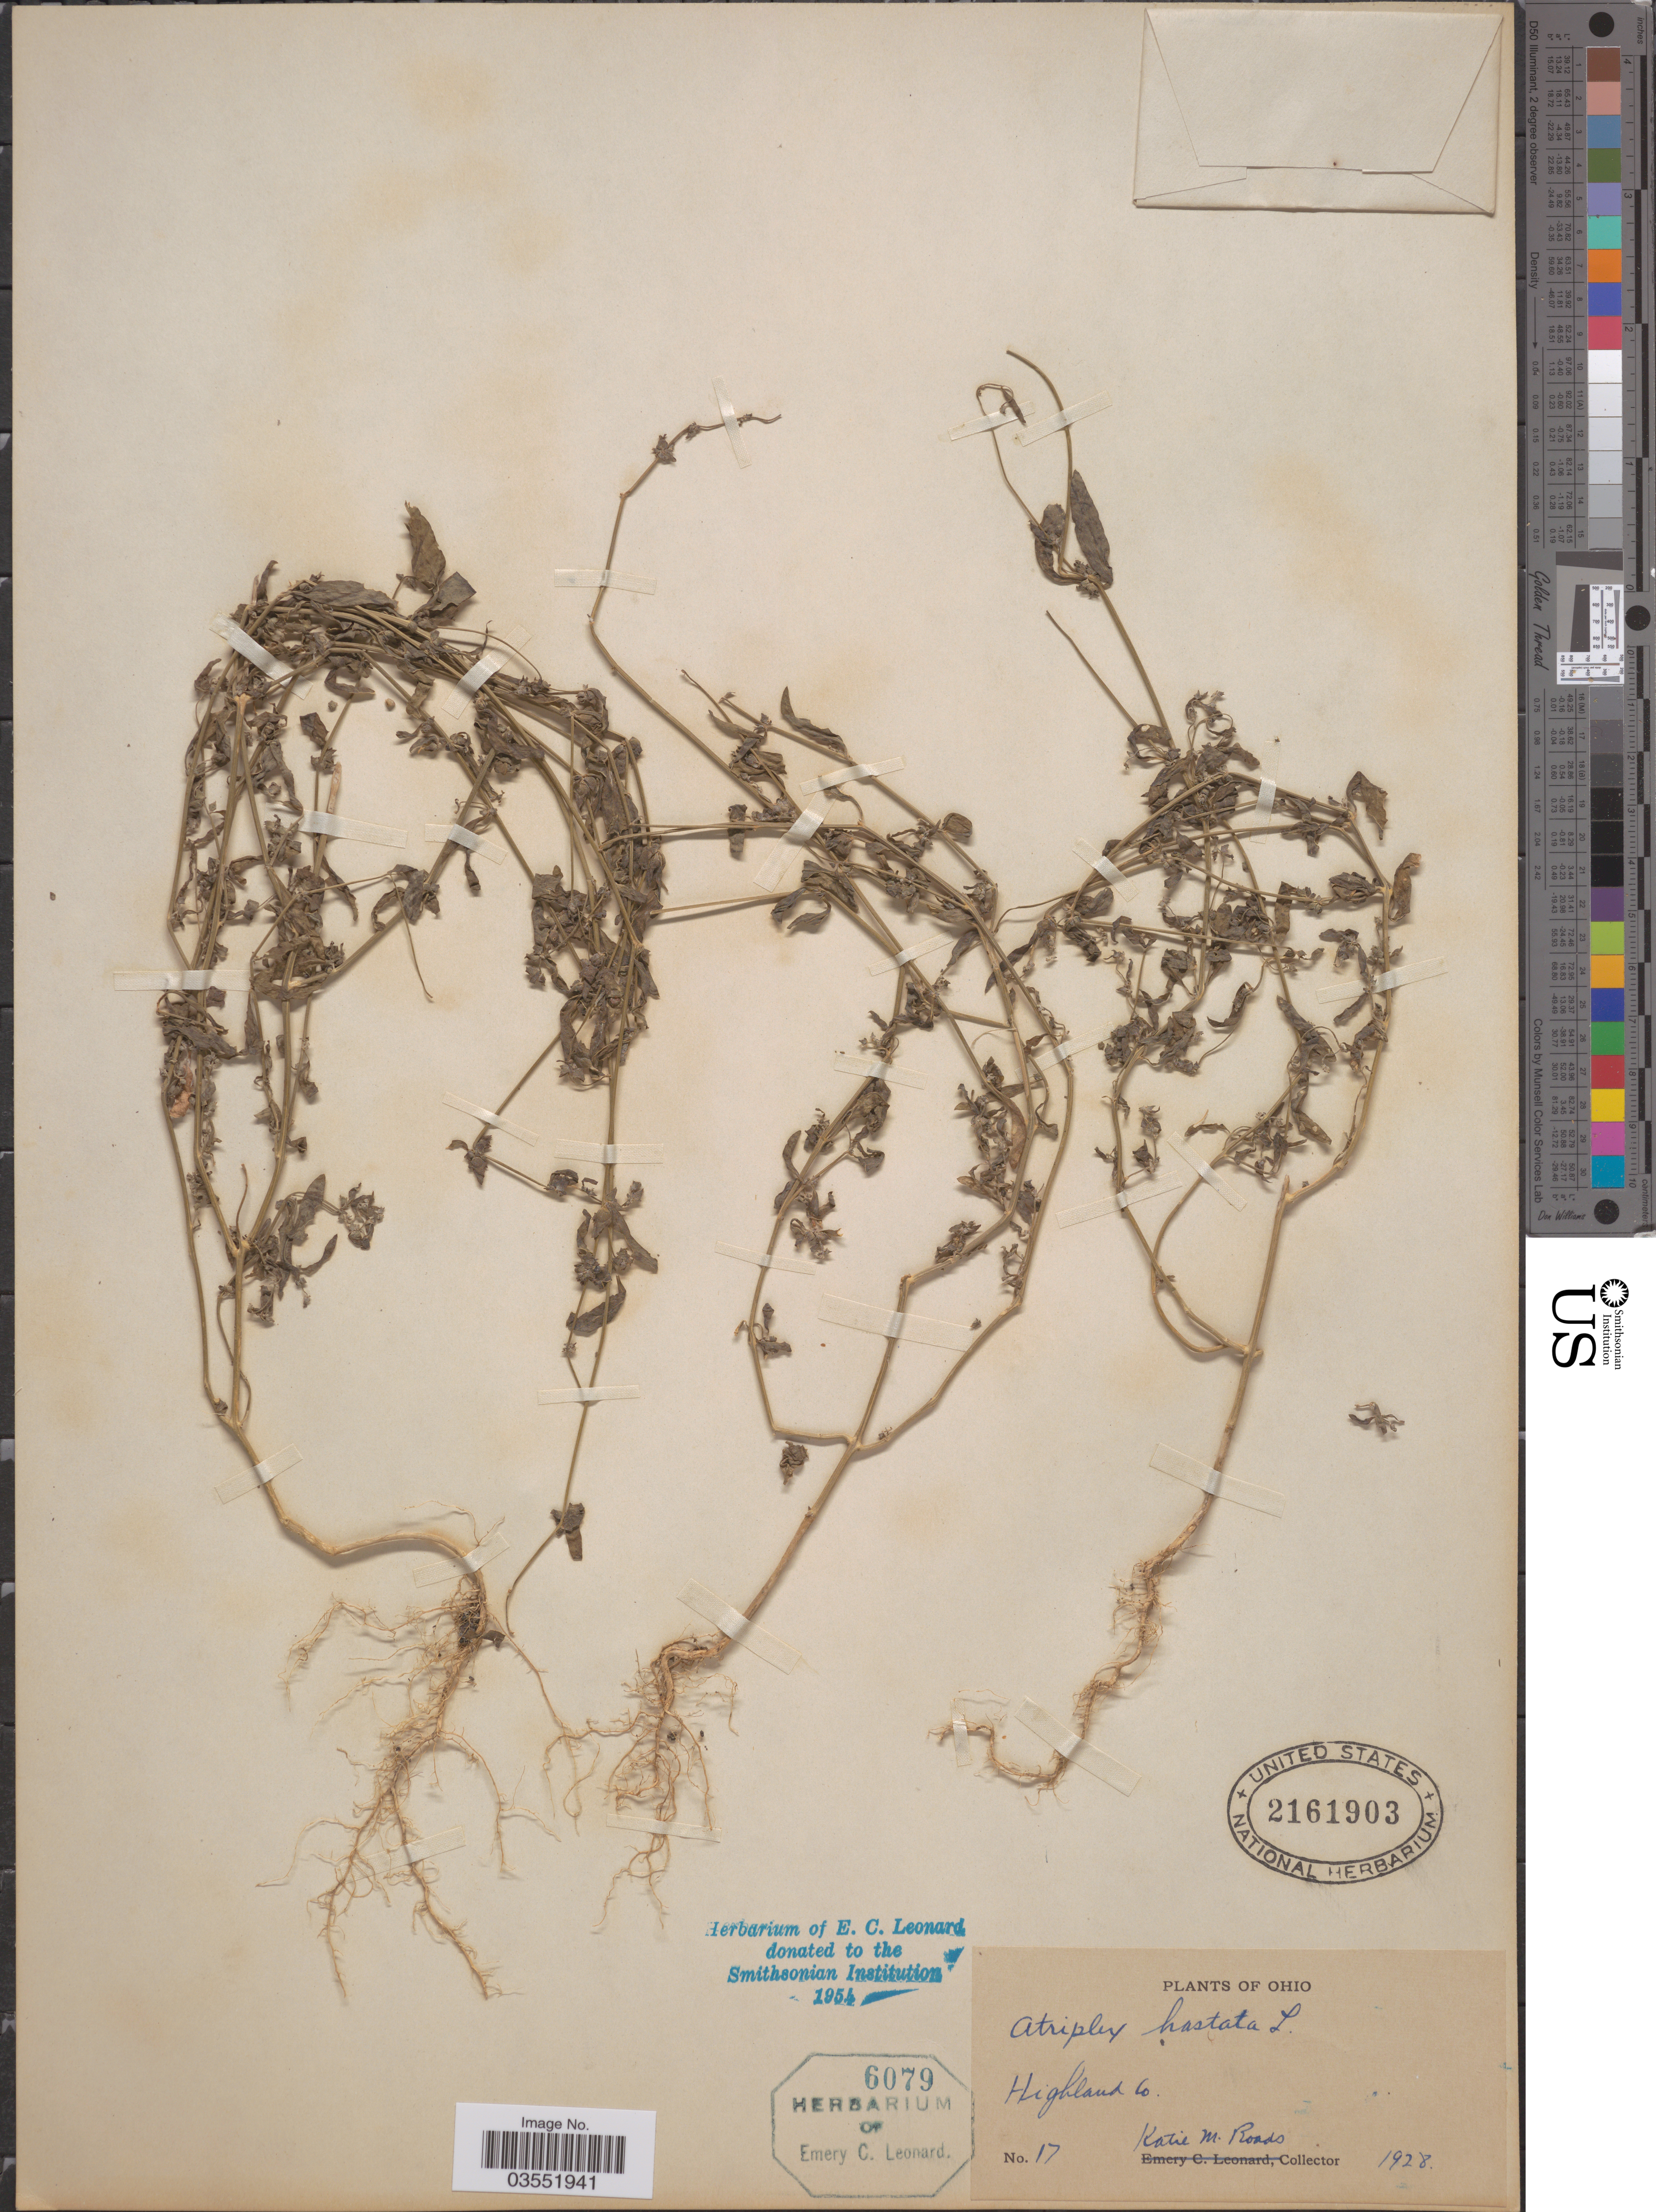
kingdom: Plantae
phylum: Tracheophyta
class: Magnoliopsida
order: Caryophyllales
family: Amaranthaceae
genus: Atriplex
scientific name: Atriplex hastata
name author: L.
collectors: K. Roads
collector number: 17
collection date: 1928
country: United States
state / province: Ohio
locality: Highland Co.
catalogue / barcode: US 2161903